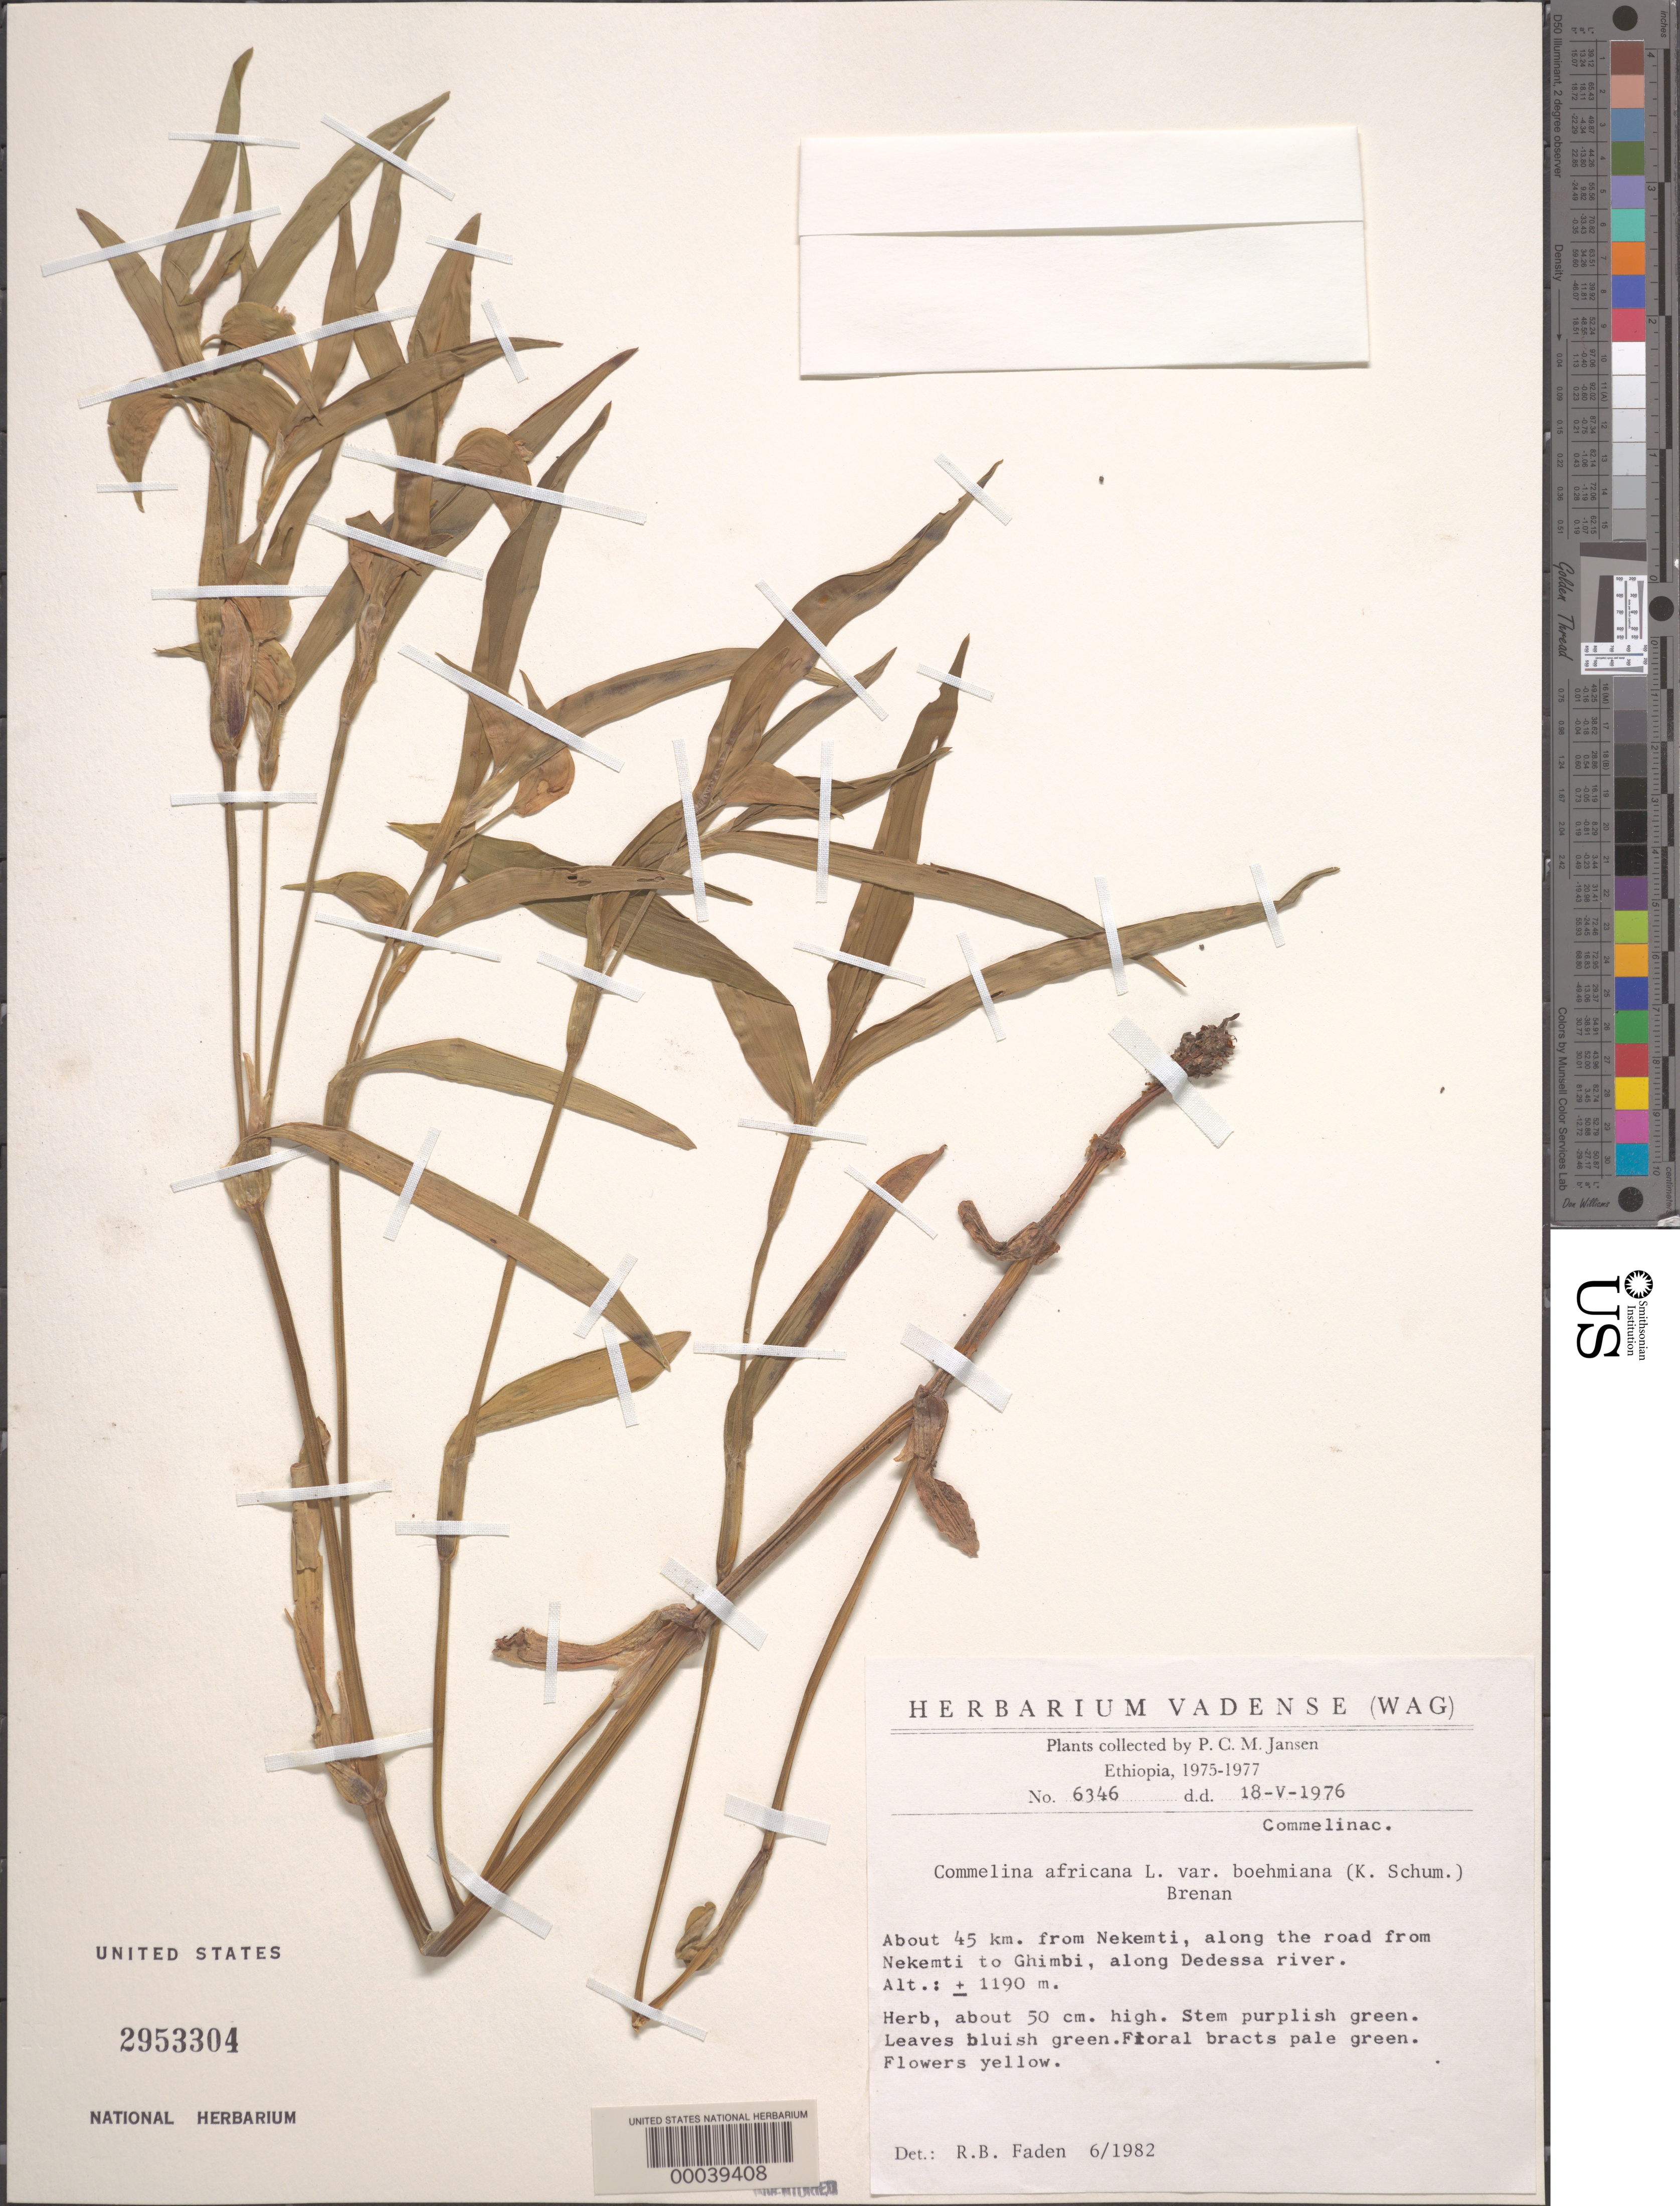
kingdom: Plantae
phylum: Tracheophyta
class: Liliopsida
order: Commelinales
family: Commelinaceae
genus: Commelina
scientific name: Commelina africana var. boehmiana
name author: (K. Schum.) Brenan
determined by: Faden, Robert B., (US), Smithsonian Institution - National Museum of Natural History (UNITED STATES)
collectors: P. Jansen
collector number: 6346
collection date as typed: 18 May 1976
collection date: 1976-05-18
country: Ethiopia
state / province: Oromiya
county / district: Welega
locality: Nekemti, along dedessa river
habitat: Roadside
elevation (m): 1190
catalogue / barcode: US 2953304